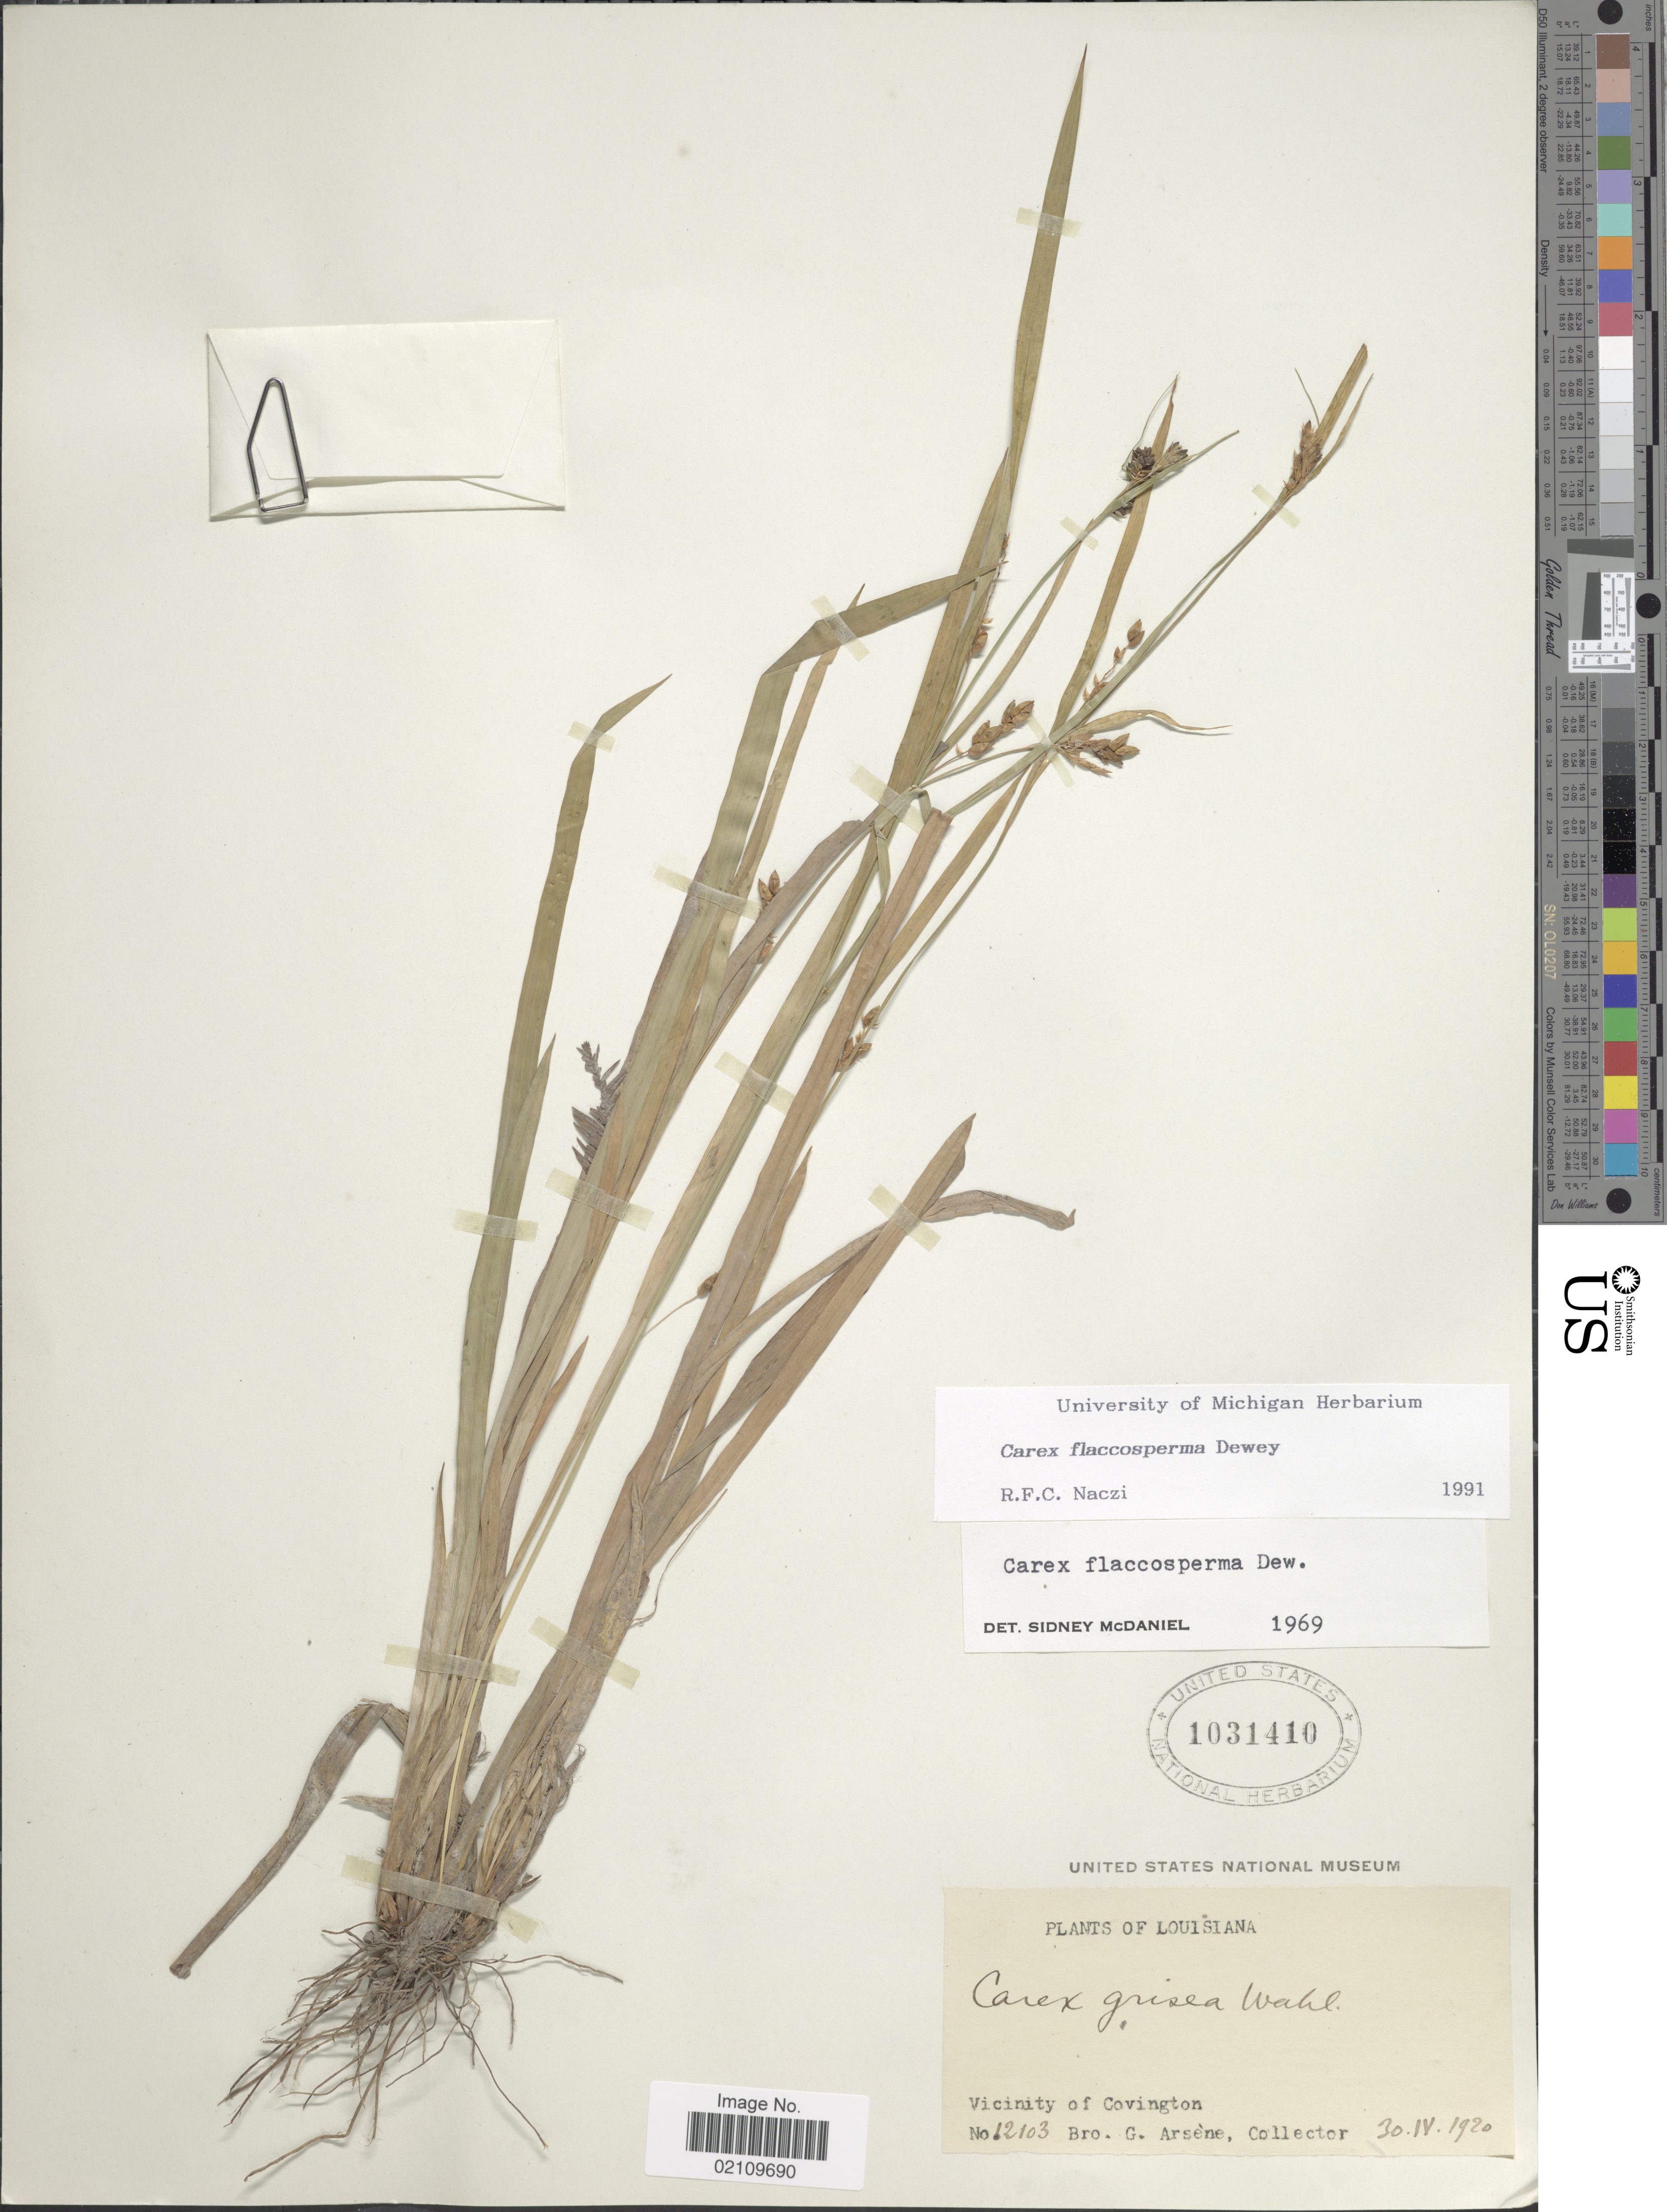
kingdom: Plantae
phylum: Tracheophyta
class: Liliopsida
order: Poales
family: Cyperaceae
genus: Carex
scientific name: Carex flaccosperma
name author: Dewey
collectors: Bro. G. Arsène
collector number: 12103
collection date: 1920-04-30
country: United States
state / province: Louisiana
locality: Vicinity of Covington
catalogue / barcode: US 1031410